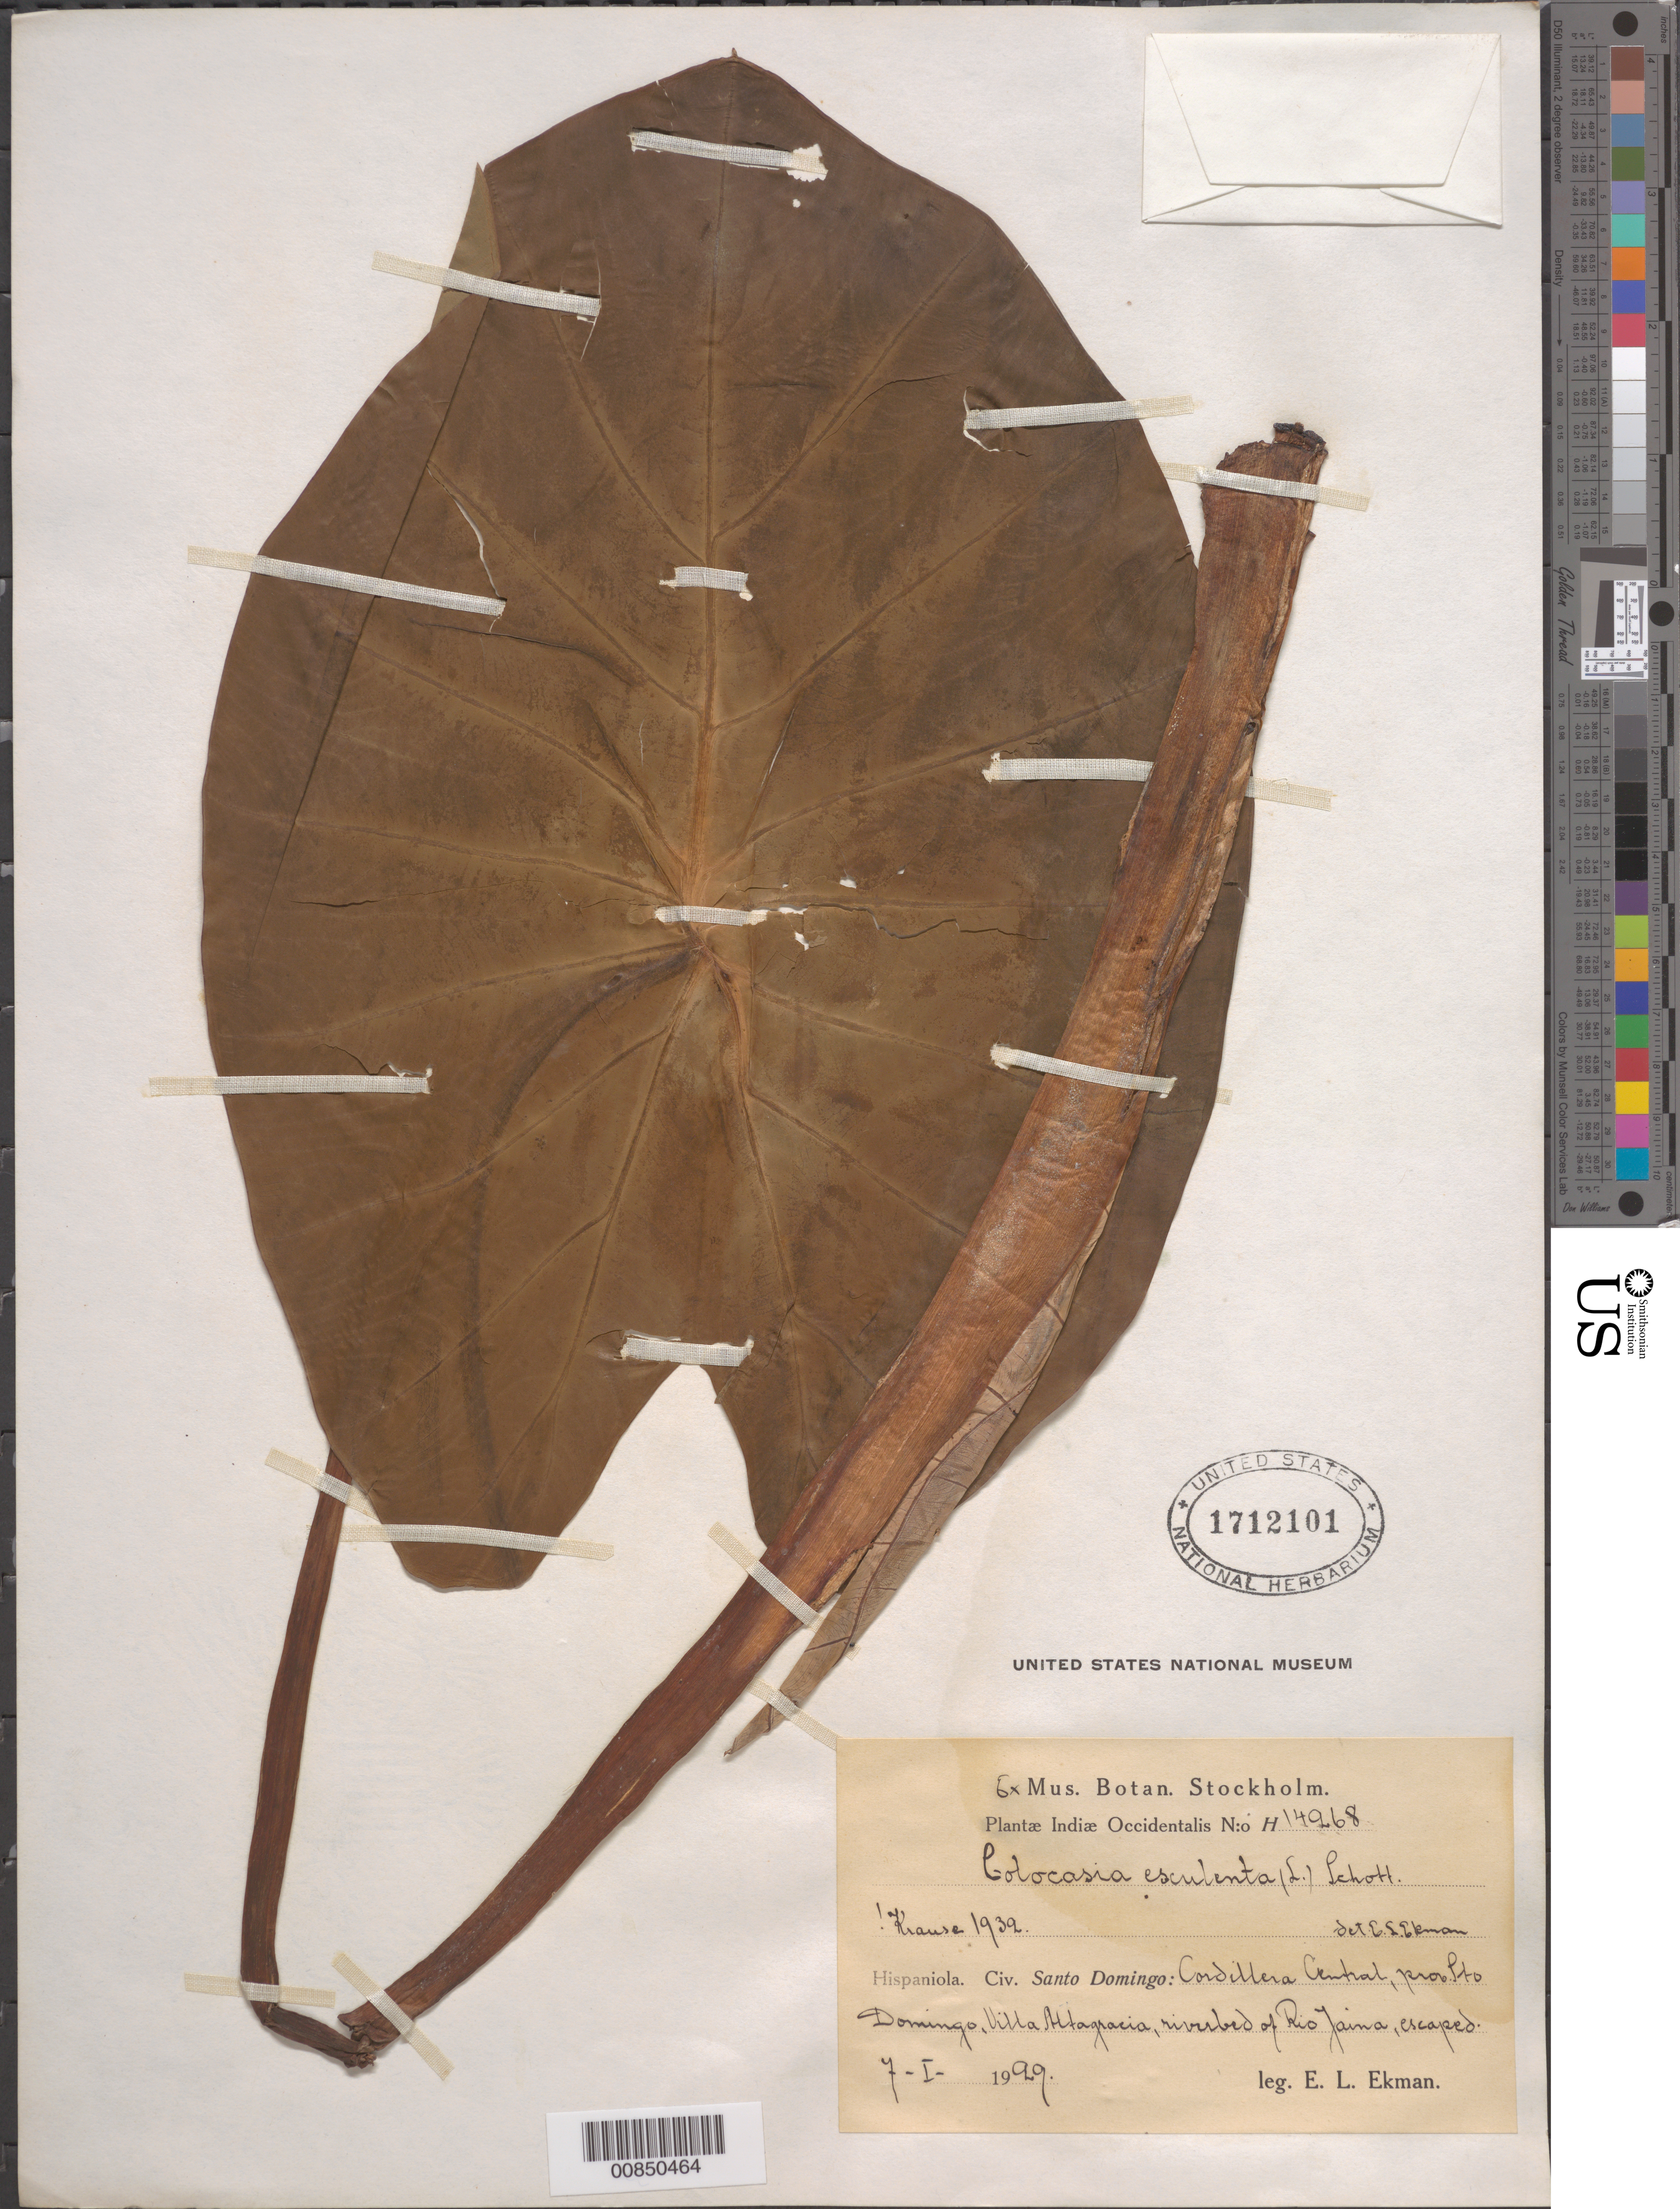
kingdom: Plantae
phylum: Tracheophyta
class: Liliopsida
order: Alismatales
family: Araceae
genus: Colocasia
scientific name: Colocasia esculenta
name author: (L.) Schott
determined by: Ekman, E. L.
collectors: E. L. Ekman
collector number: H 14268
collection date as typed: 07 Jan 1929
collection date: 1929-01-07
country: Dominican Republic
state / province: Distrito Nacional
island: Hispaniola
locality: Cordillera Central, Villa Altagracia, Rio Jaina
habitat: River bed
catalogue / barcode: US 1712101